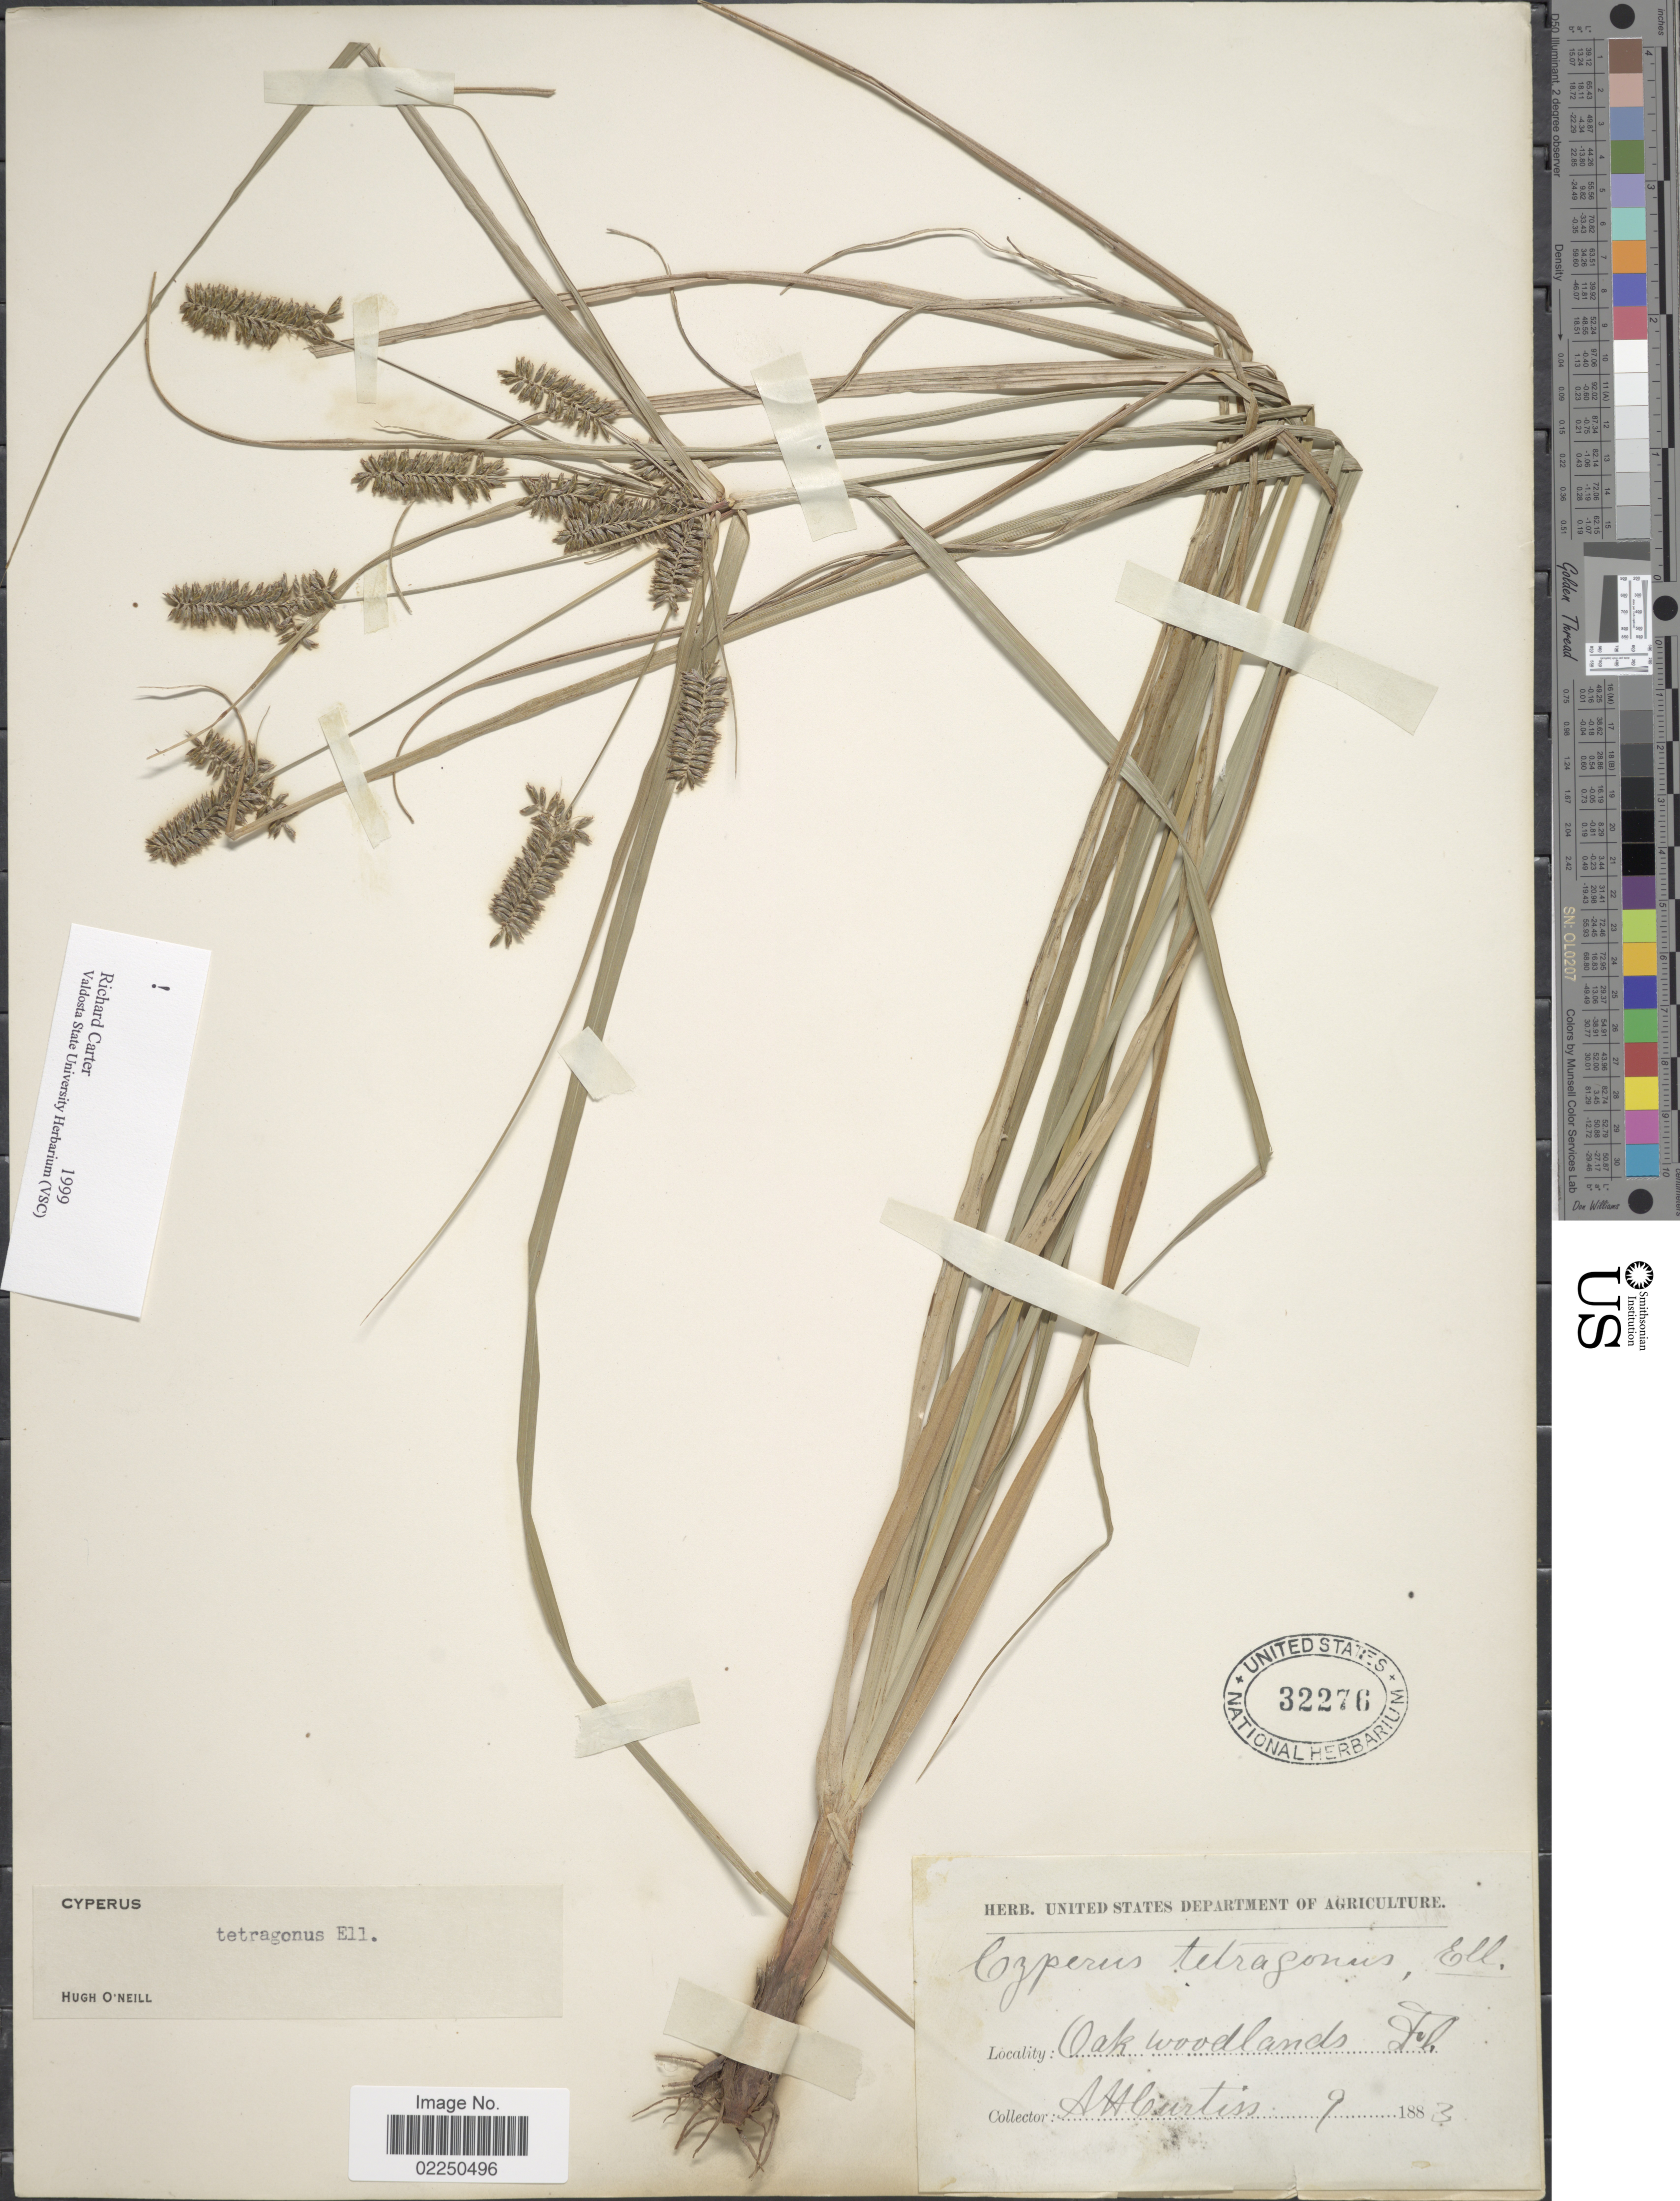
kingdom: Plantae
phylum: Tracheophyta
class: Liliopsida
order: Poales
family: Cyperaceae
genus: Cyperus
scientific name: Cyperus tetragonus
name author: Elliott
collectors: A. H. Curtiss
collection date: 1883-09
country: United States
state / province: Florida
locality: Oak Woodlands Fl.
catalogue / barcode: US 32276